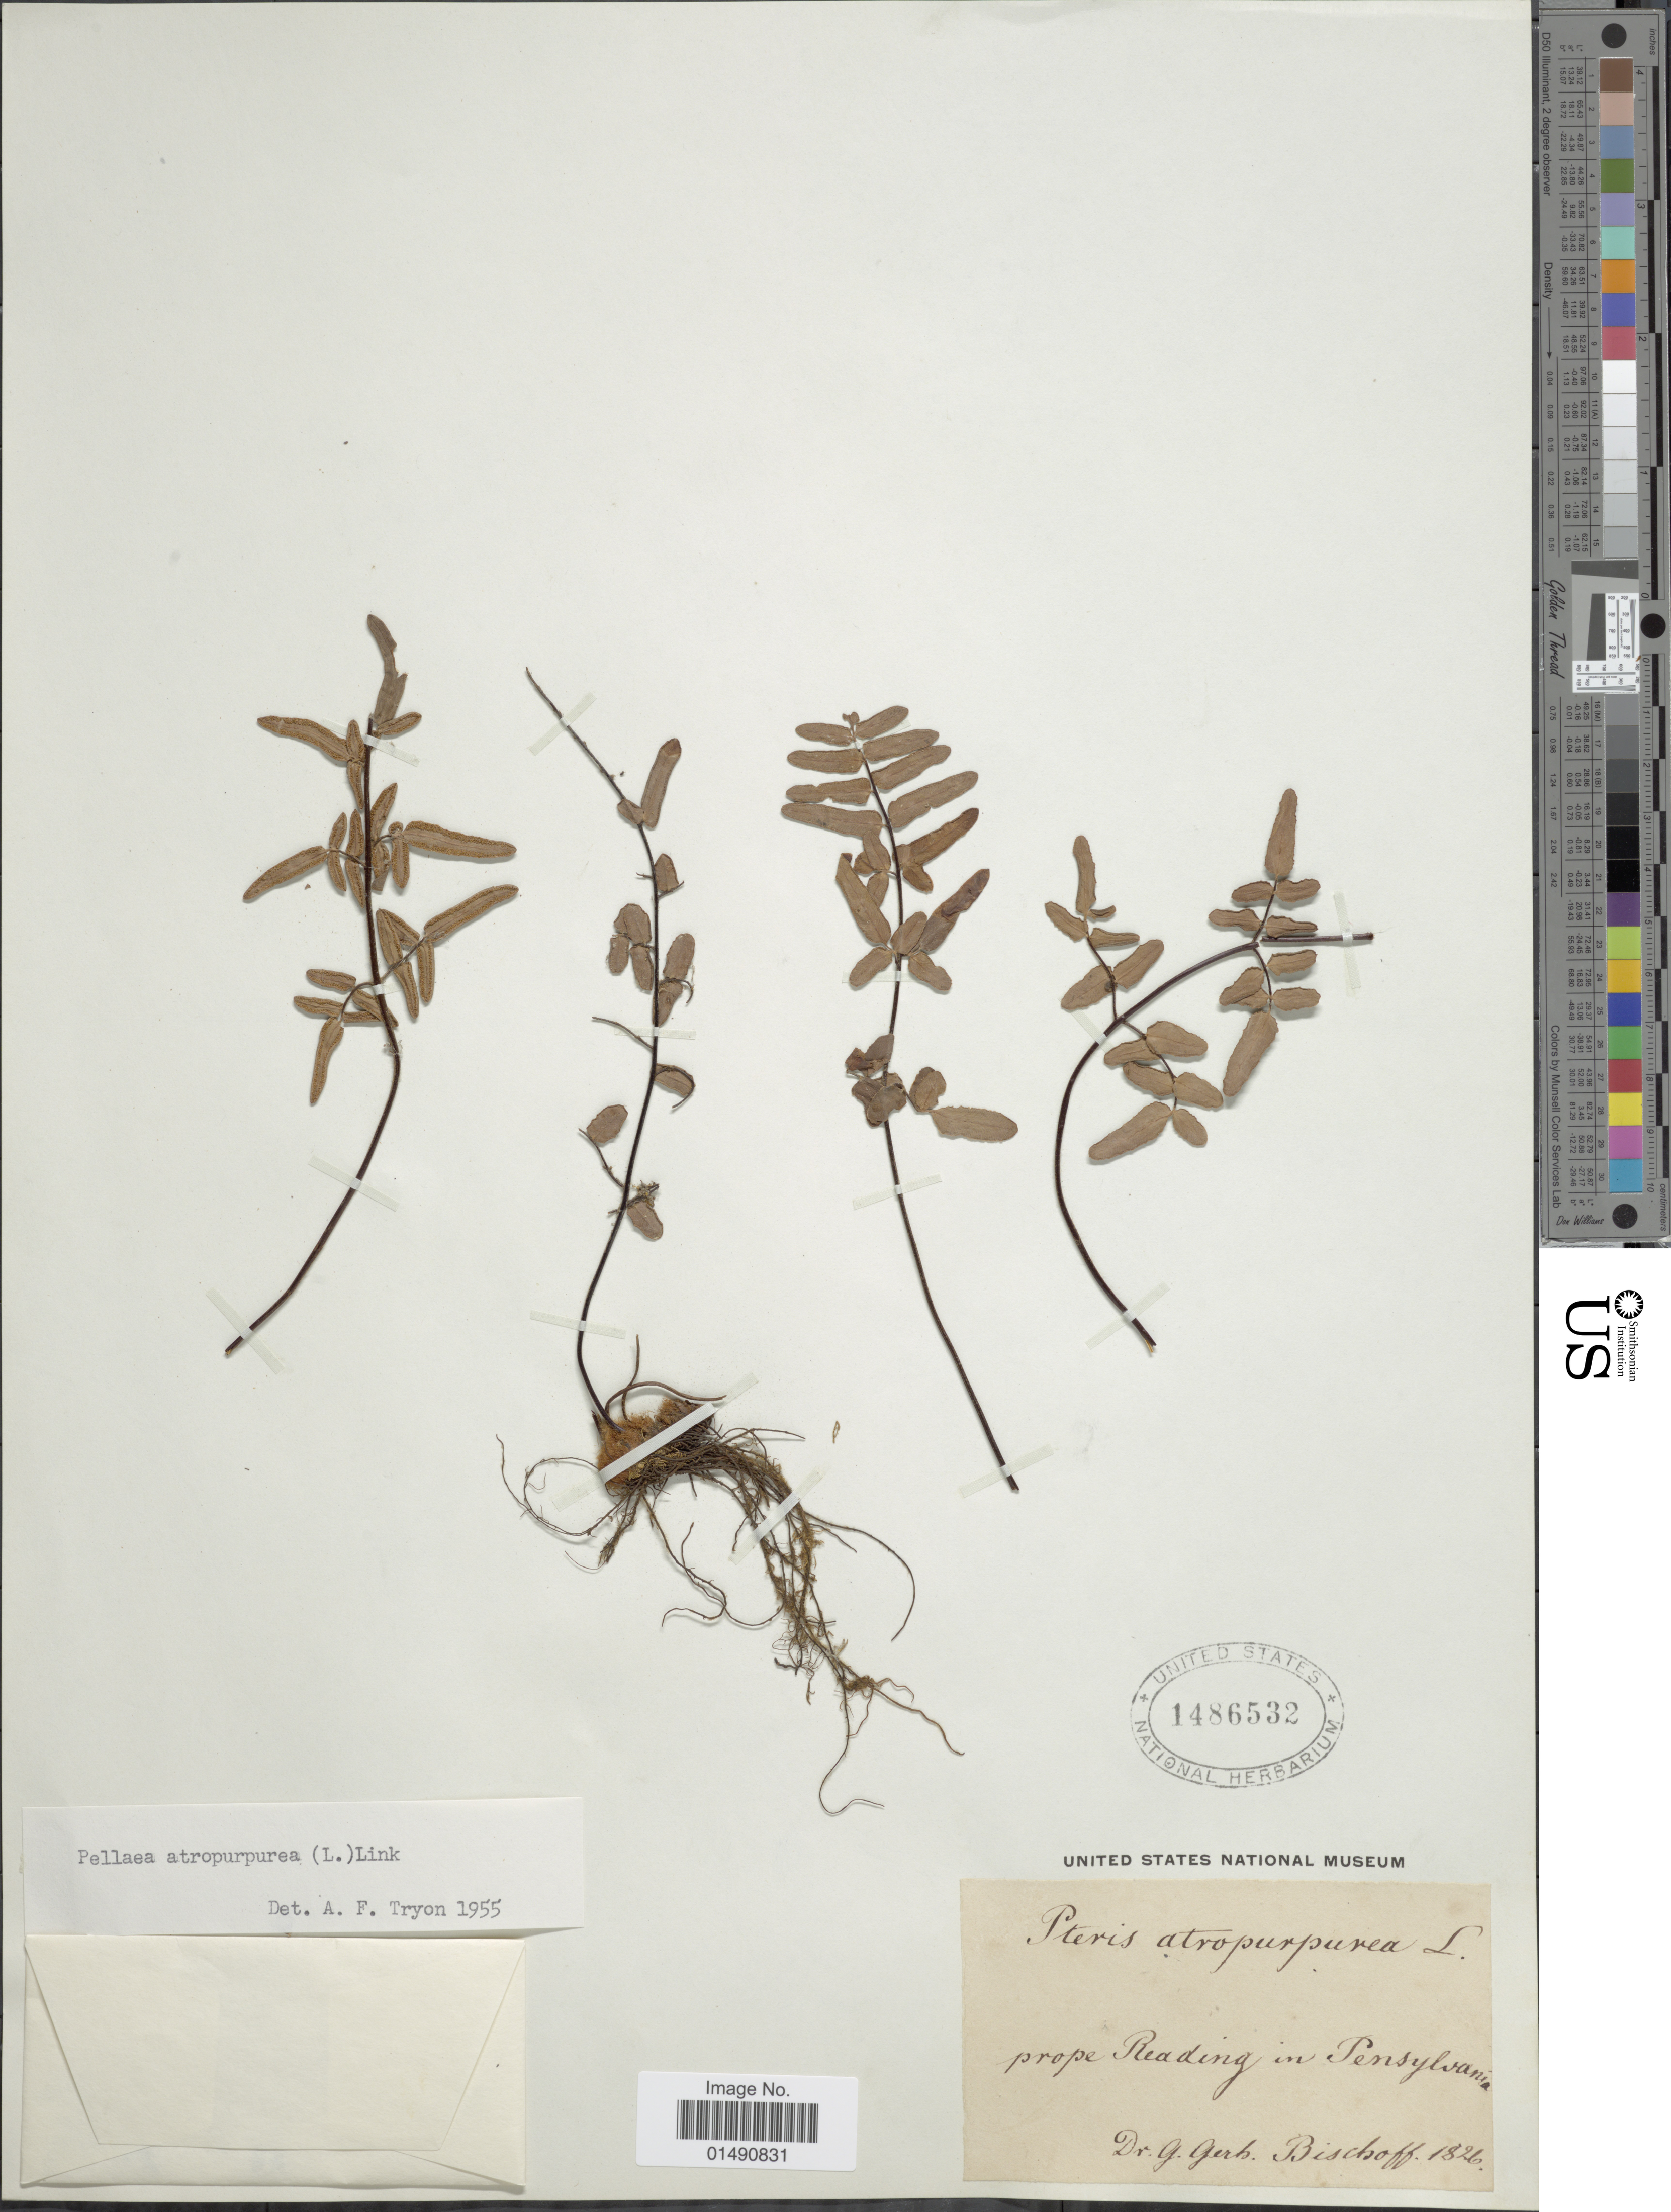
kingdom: Plantae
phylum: Tracheophyta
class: Polypodiopsida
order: Polypodiales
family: Pteridaceae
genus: Pellaea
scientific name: Pellaea atropurpurea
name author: (L.) Link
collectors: G. Bischoff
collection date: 1826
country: United States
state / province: Pennsylvania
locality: Prope Reading in pesylvania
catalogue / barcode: US 1486532